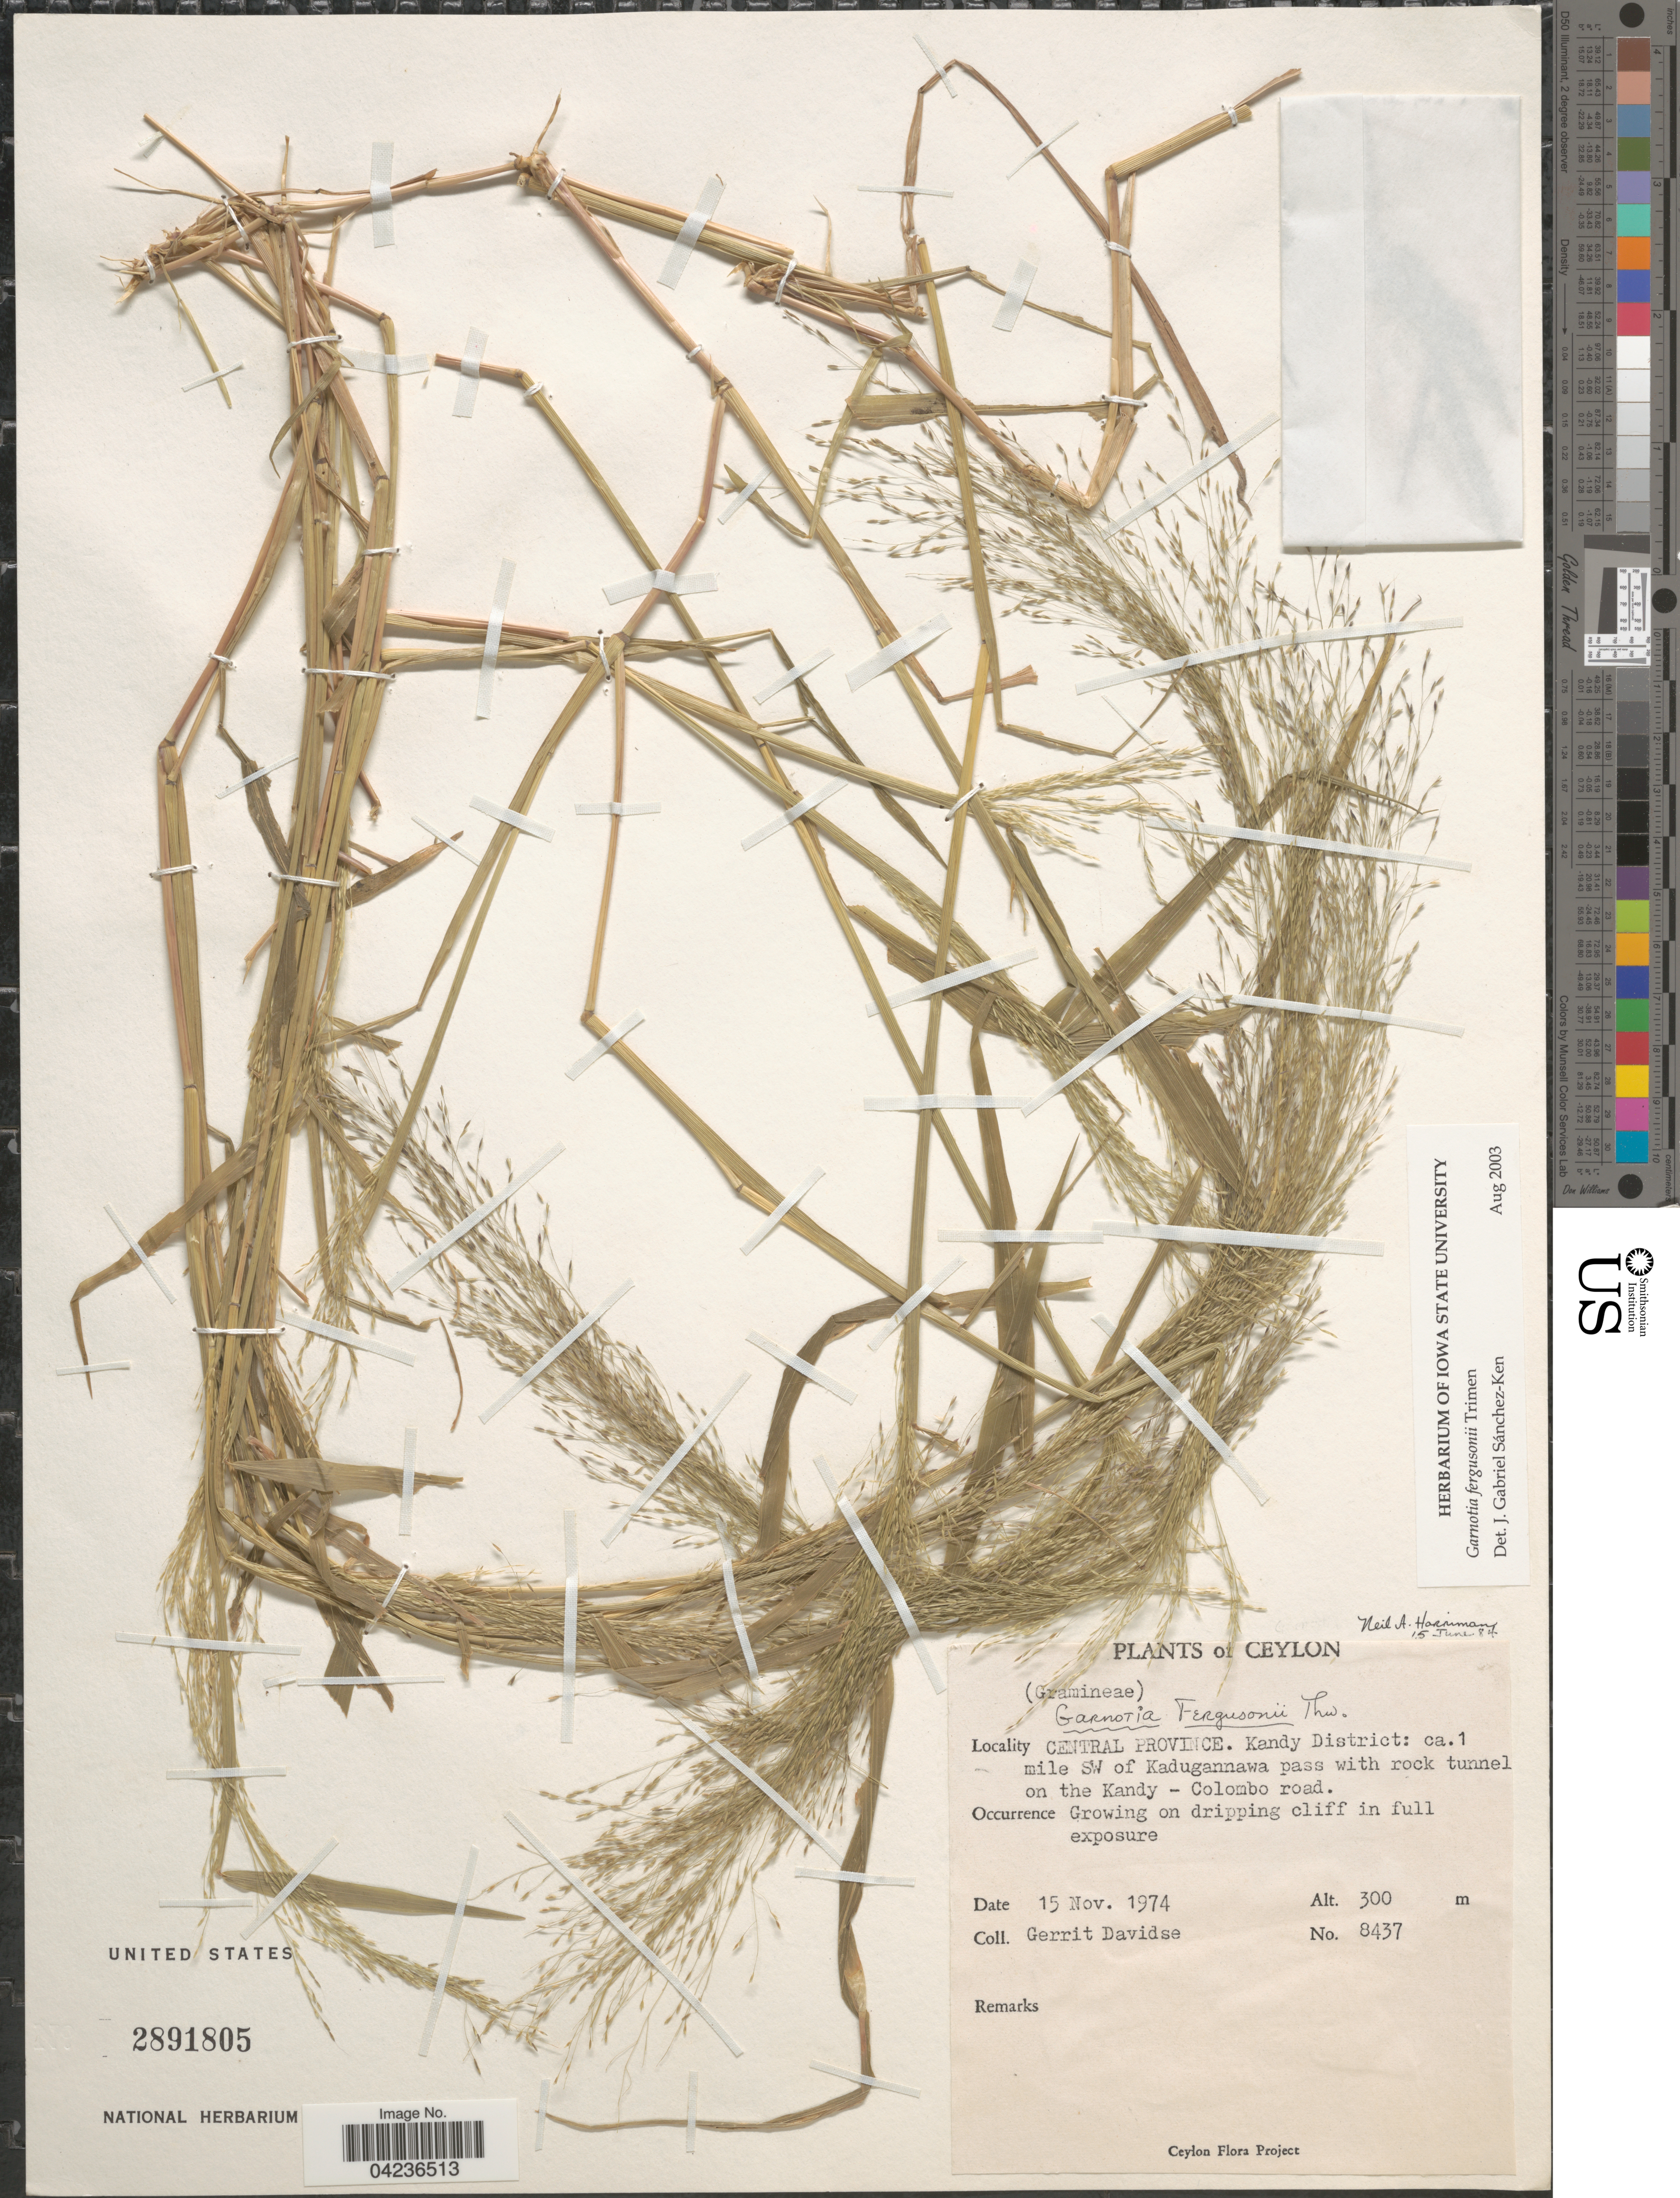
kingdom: Plantae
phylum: Tracheophyta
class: Liliopsida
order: Poales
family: Poaceae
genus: Garnotia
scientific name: Garnotia fergusonii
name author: Trimen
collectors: G. Davidse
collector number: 8437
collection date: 1974-11-15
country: Sri Lanka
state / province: Central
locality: Ceylon. Kandy District: ca. 1 mile SW of Kadugannawa pass with rock tunnel on the Kandy - Colombo road.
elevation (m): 300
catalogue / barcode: US 2891805